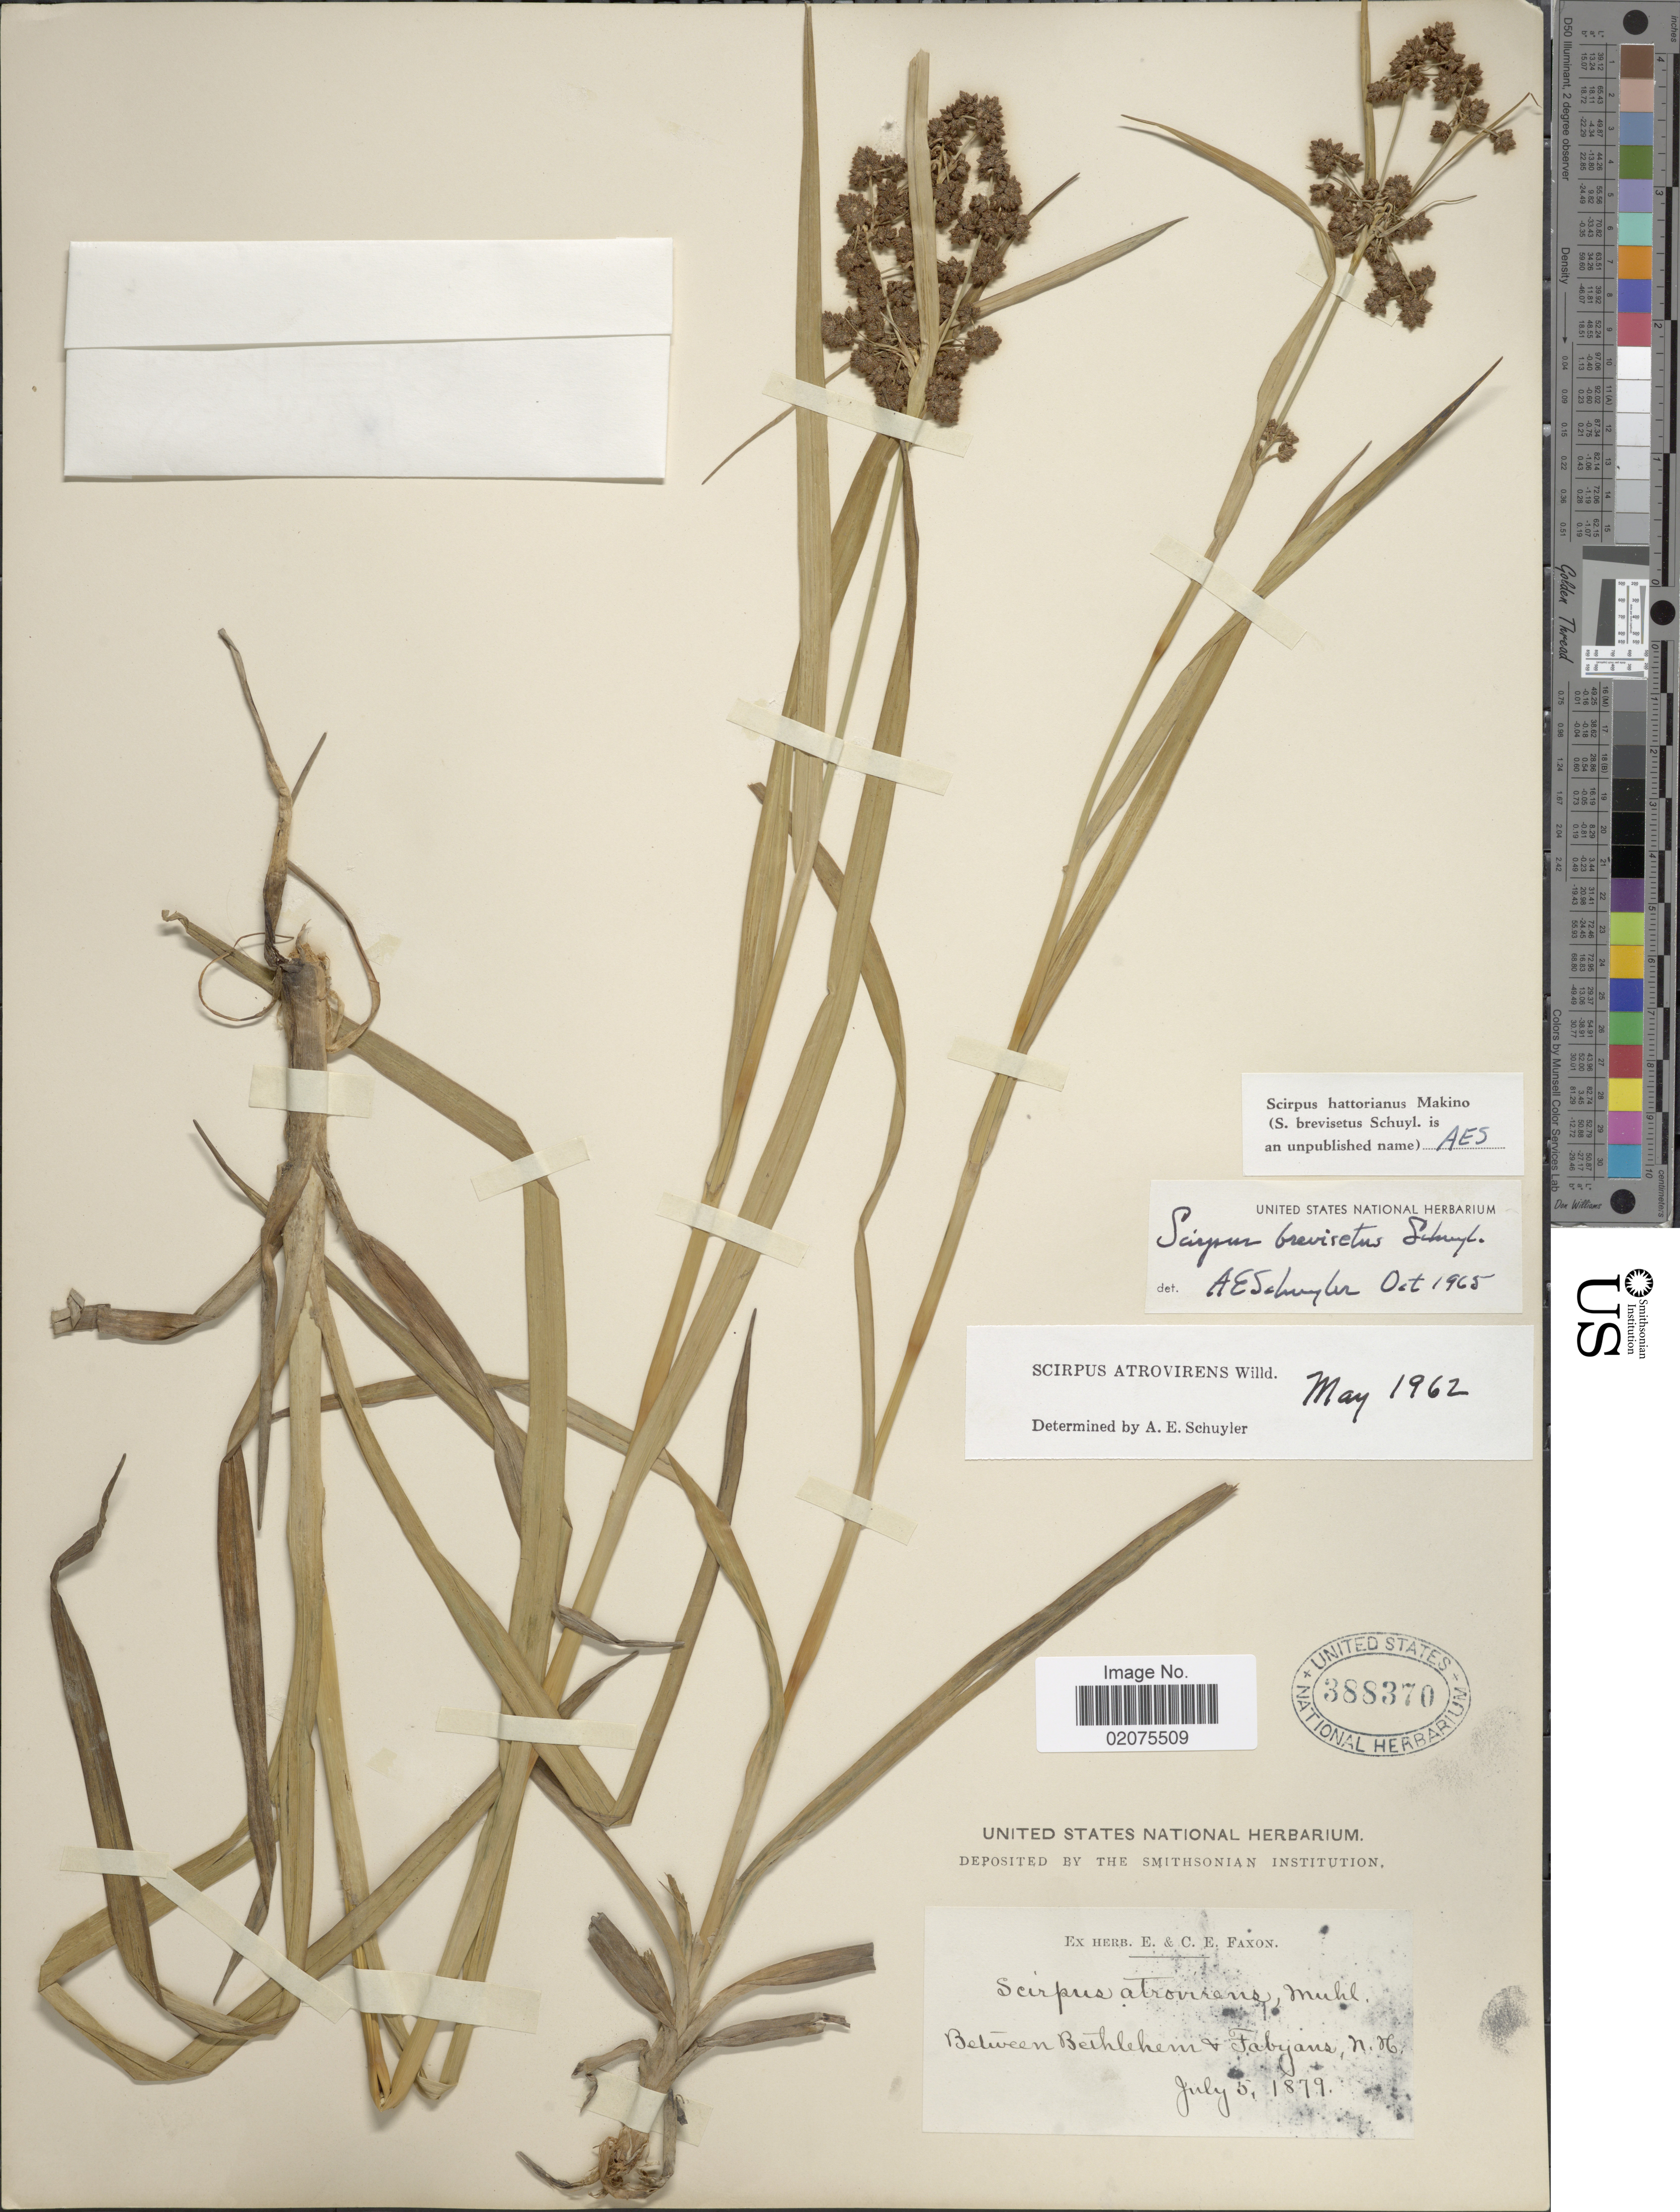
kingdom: Plantae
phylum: Tracheophyta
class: Liliopsida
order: Poales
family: Cyperaceae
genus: Scirpus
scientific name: Scirpus hattorianus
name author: Makino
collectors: ex herb. E. & C.E. Faxon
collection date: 1879-07-05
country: United States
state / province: New Hampshire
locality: Between Bethlehem + Fabijans, N. H.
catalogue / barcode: US 388370